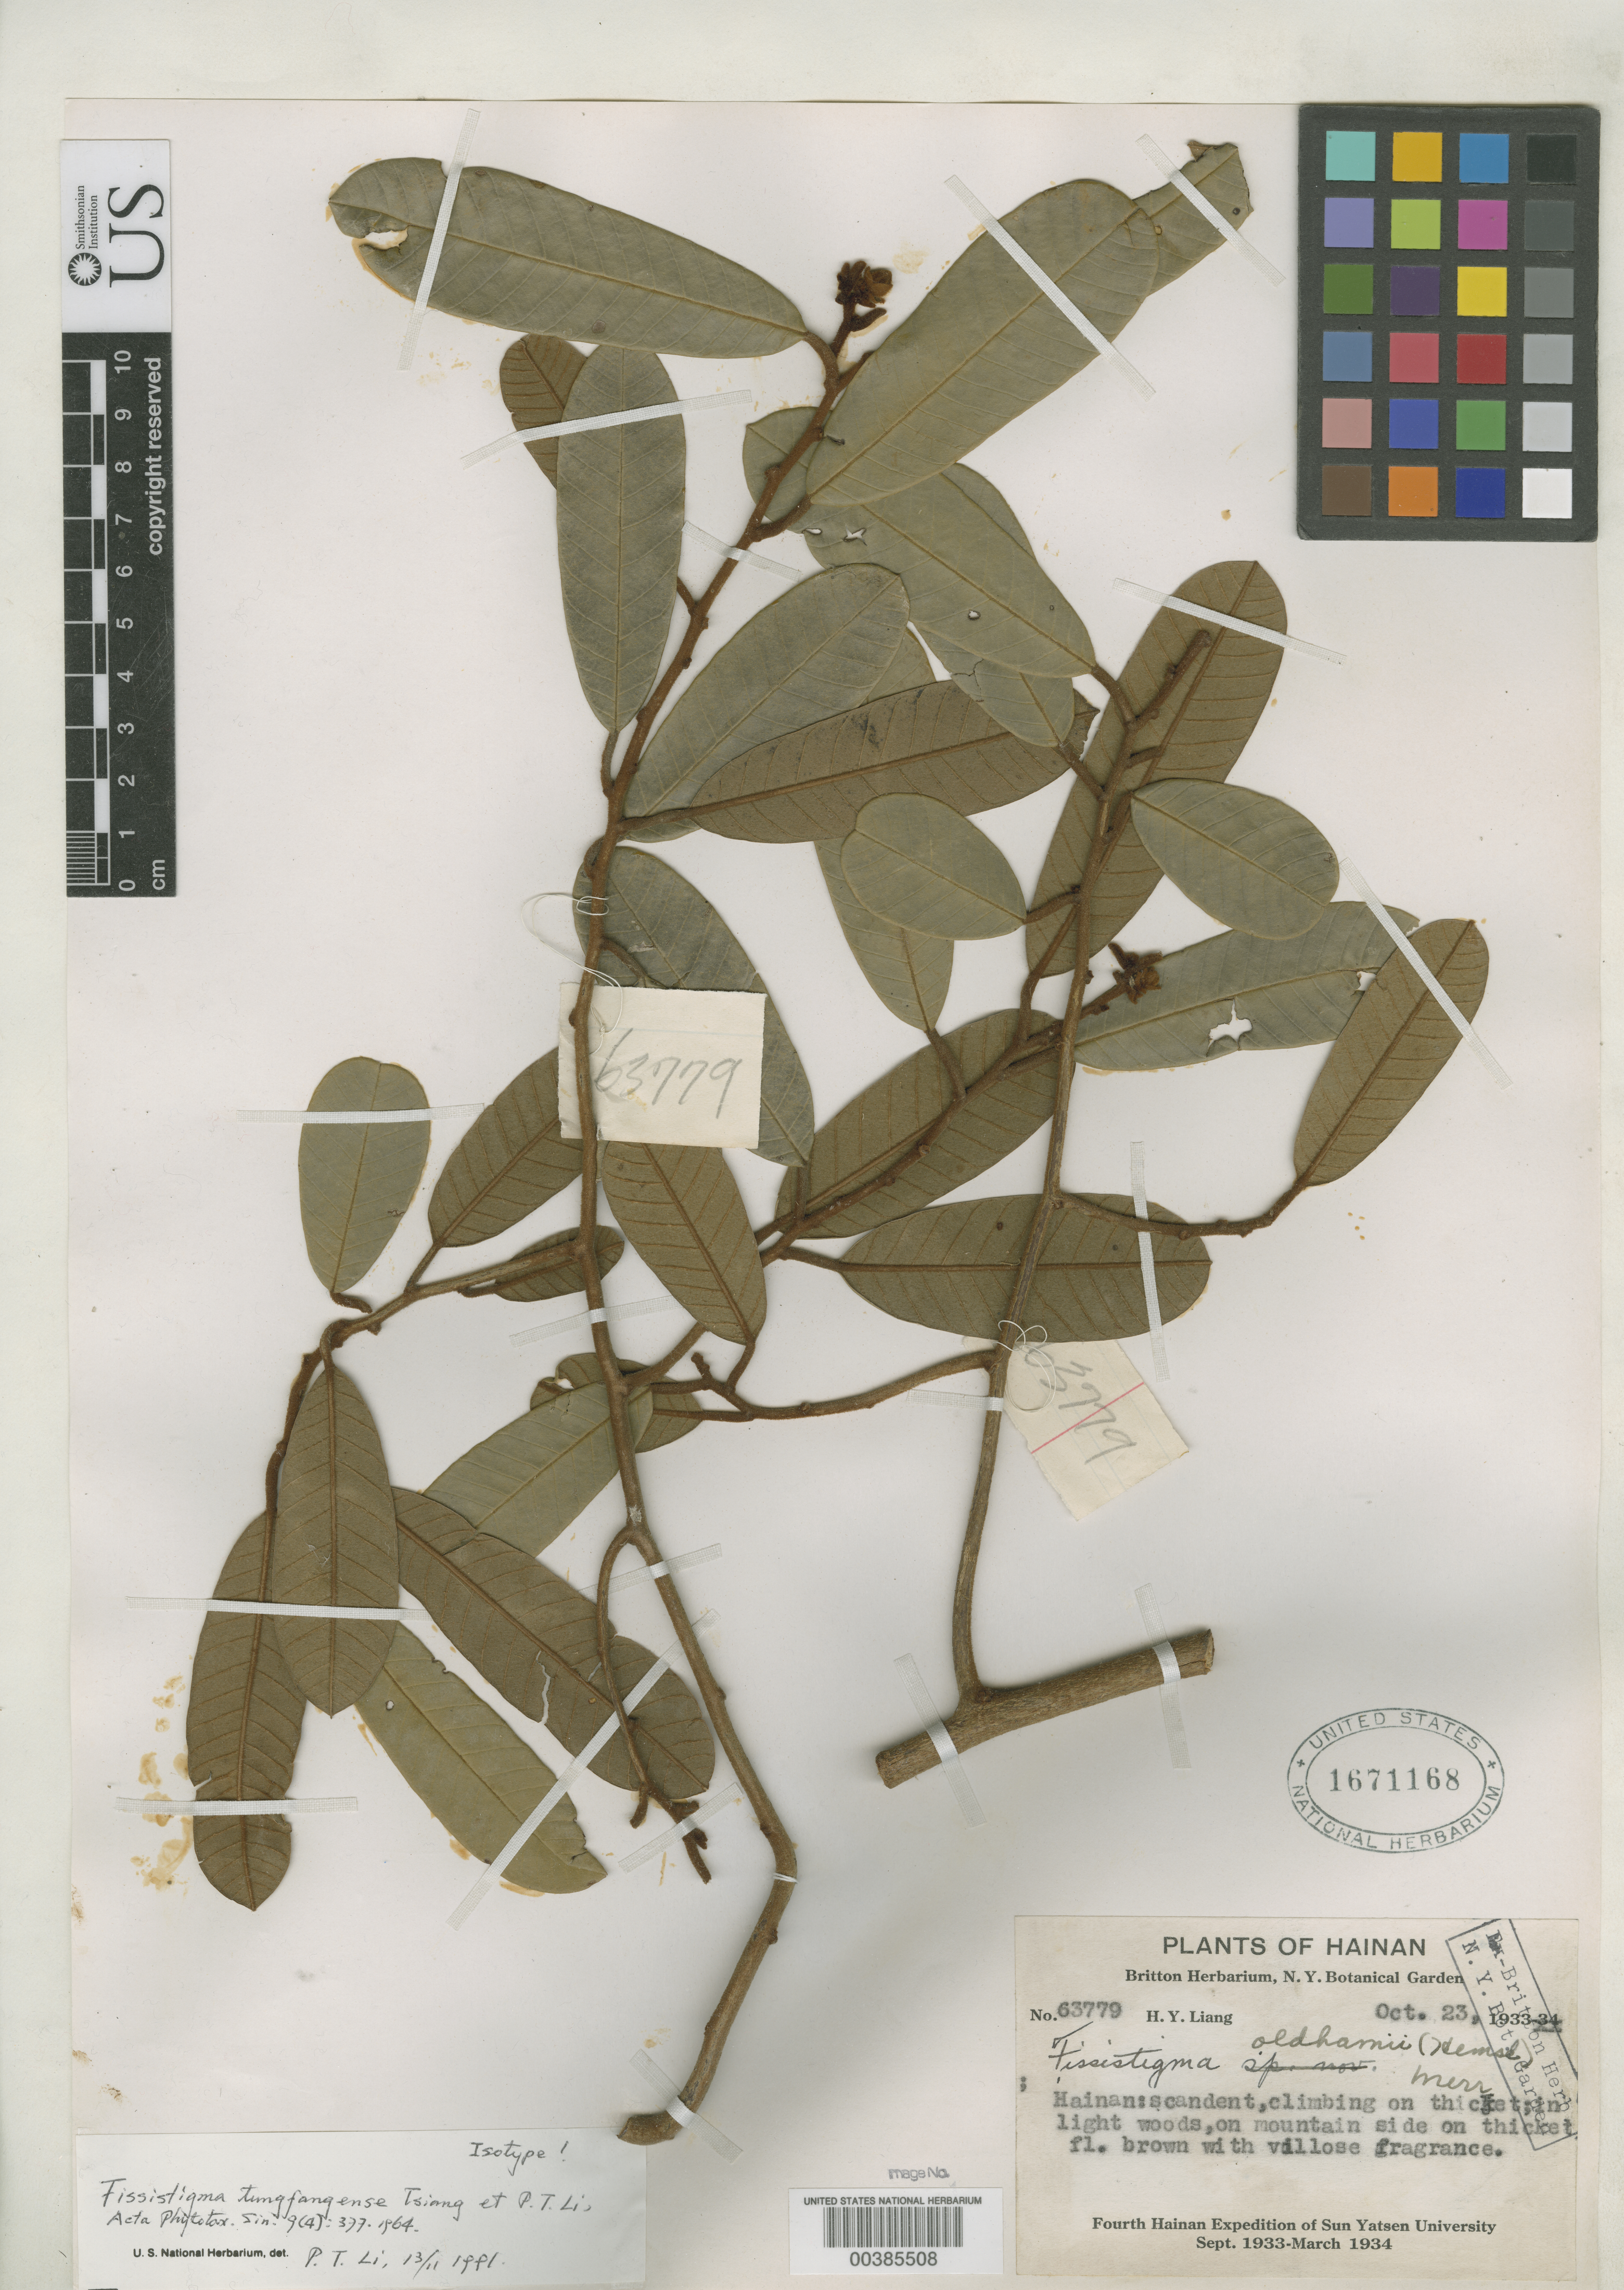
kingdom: Plantae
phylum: Tracheophyta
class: Magnoliopsida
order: Magnoliales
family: Annonaceae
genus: Fissistigma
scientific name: Fissistigma tungfangense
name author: Tsiang & P.T. Li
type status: Isotype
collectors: H. Y. Liang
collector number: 63779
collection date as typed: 23 Oct 1934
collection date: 1934-10-23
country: China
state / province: Hainan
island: Hainan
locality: mountain side.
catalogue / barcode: US 1671168